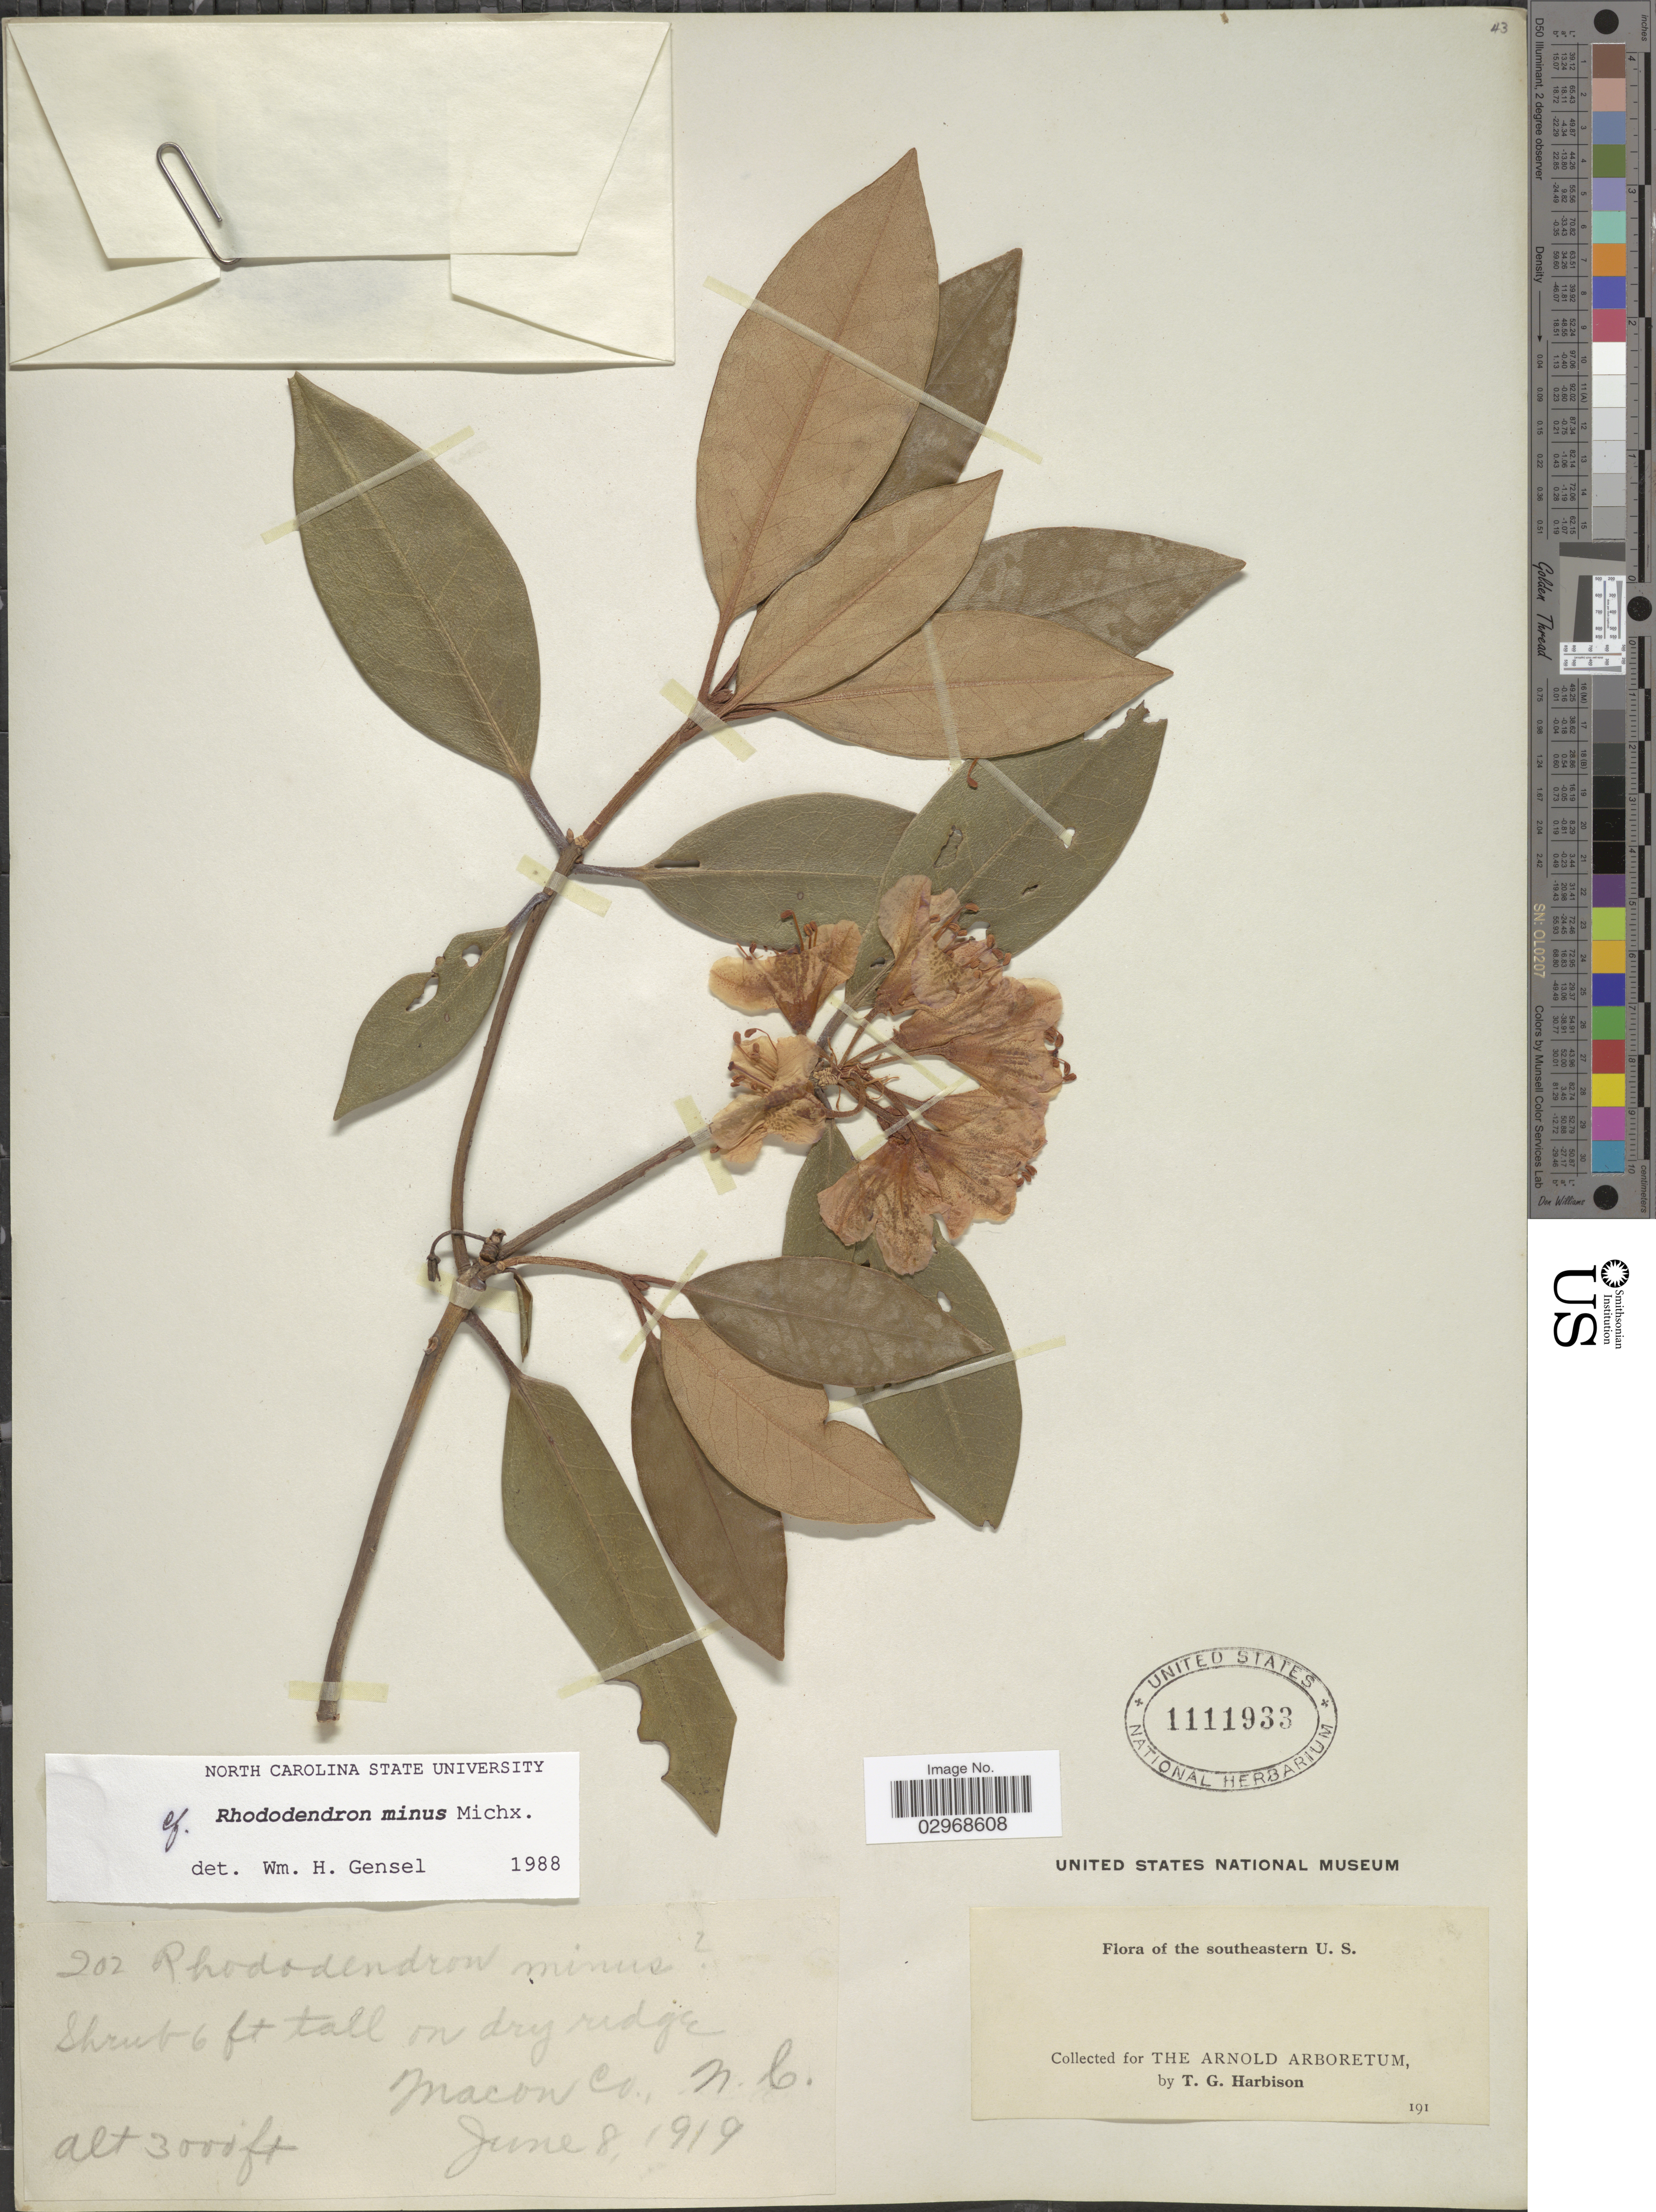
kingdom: Plantae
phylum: Tracheophyta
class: Magnoliopsida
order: Ericales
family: Ericaceae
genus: Rhododendron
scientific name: Rhododendron minus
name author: Michx.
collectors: T. Harbison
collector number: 202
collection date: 1919-06-08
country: United States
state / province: North Carolina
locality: Macon Co., southeastern U.S.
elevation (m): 914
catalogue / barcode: US 1111933